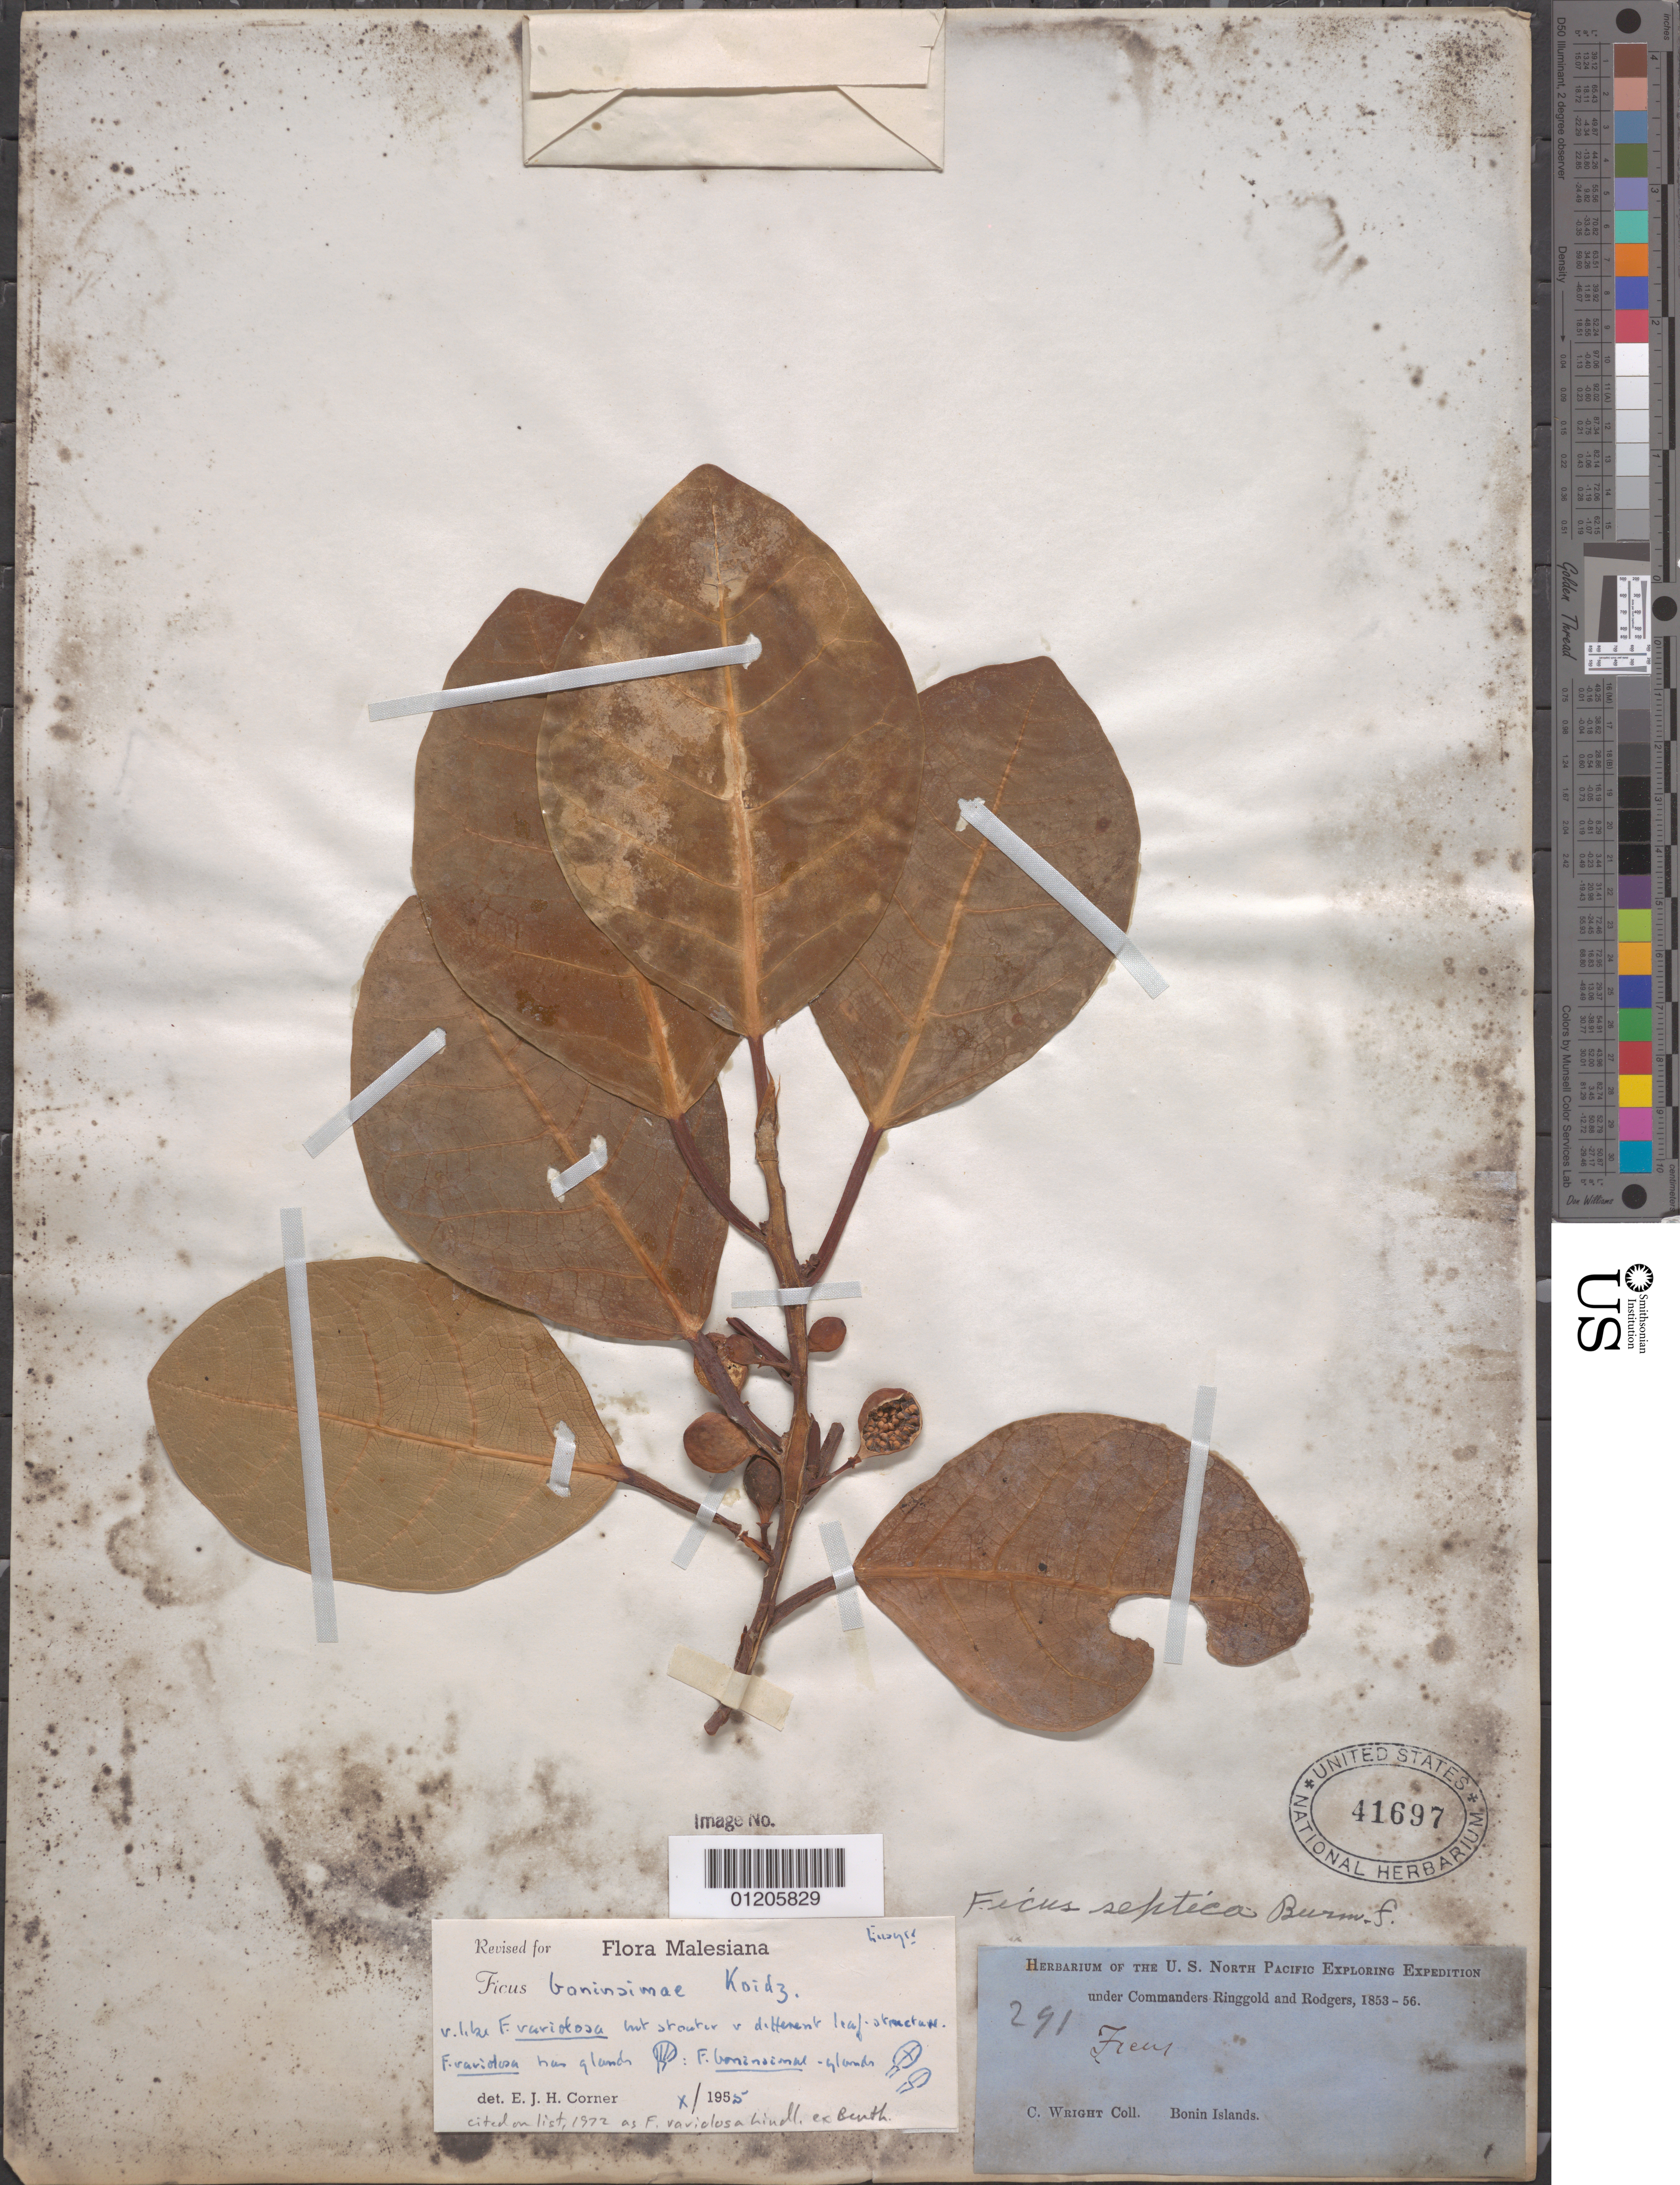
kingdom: Plantae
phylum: Tracheophyta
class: Magnoliopsida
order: Rosales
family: Moraceae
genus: Ficus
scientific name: Ficus septica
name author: Burm. f.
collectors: C. Wright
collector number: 291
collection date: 1853/1856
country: Japan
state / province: Tokyo, Federal City of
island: Bonin Islands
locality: Bonin Islands.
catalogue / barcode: US 41697